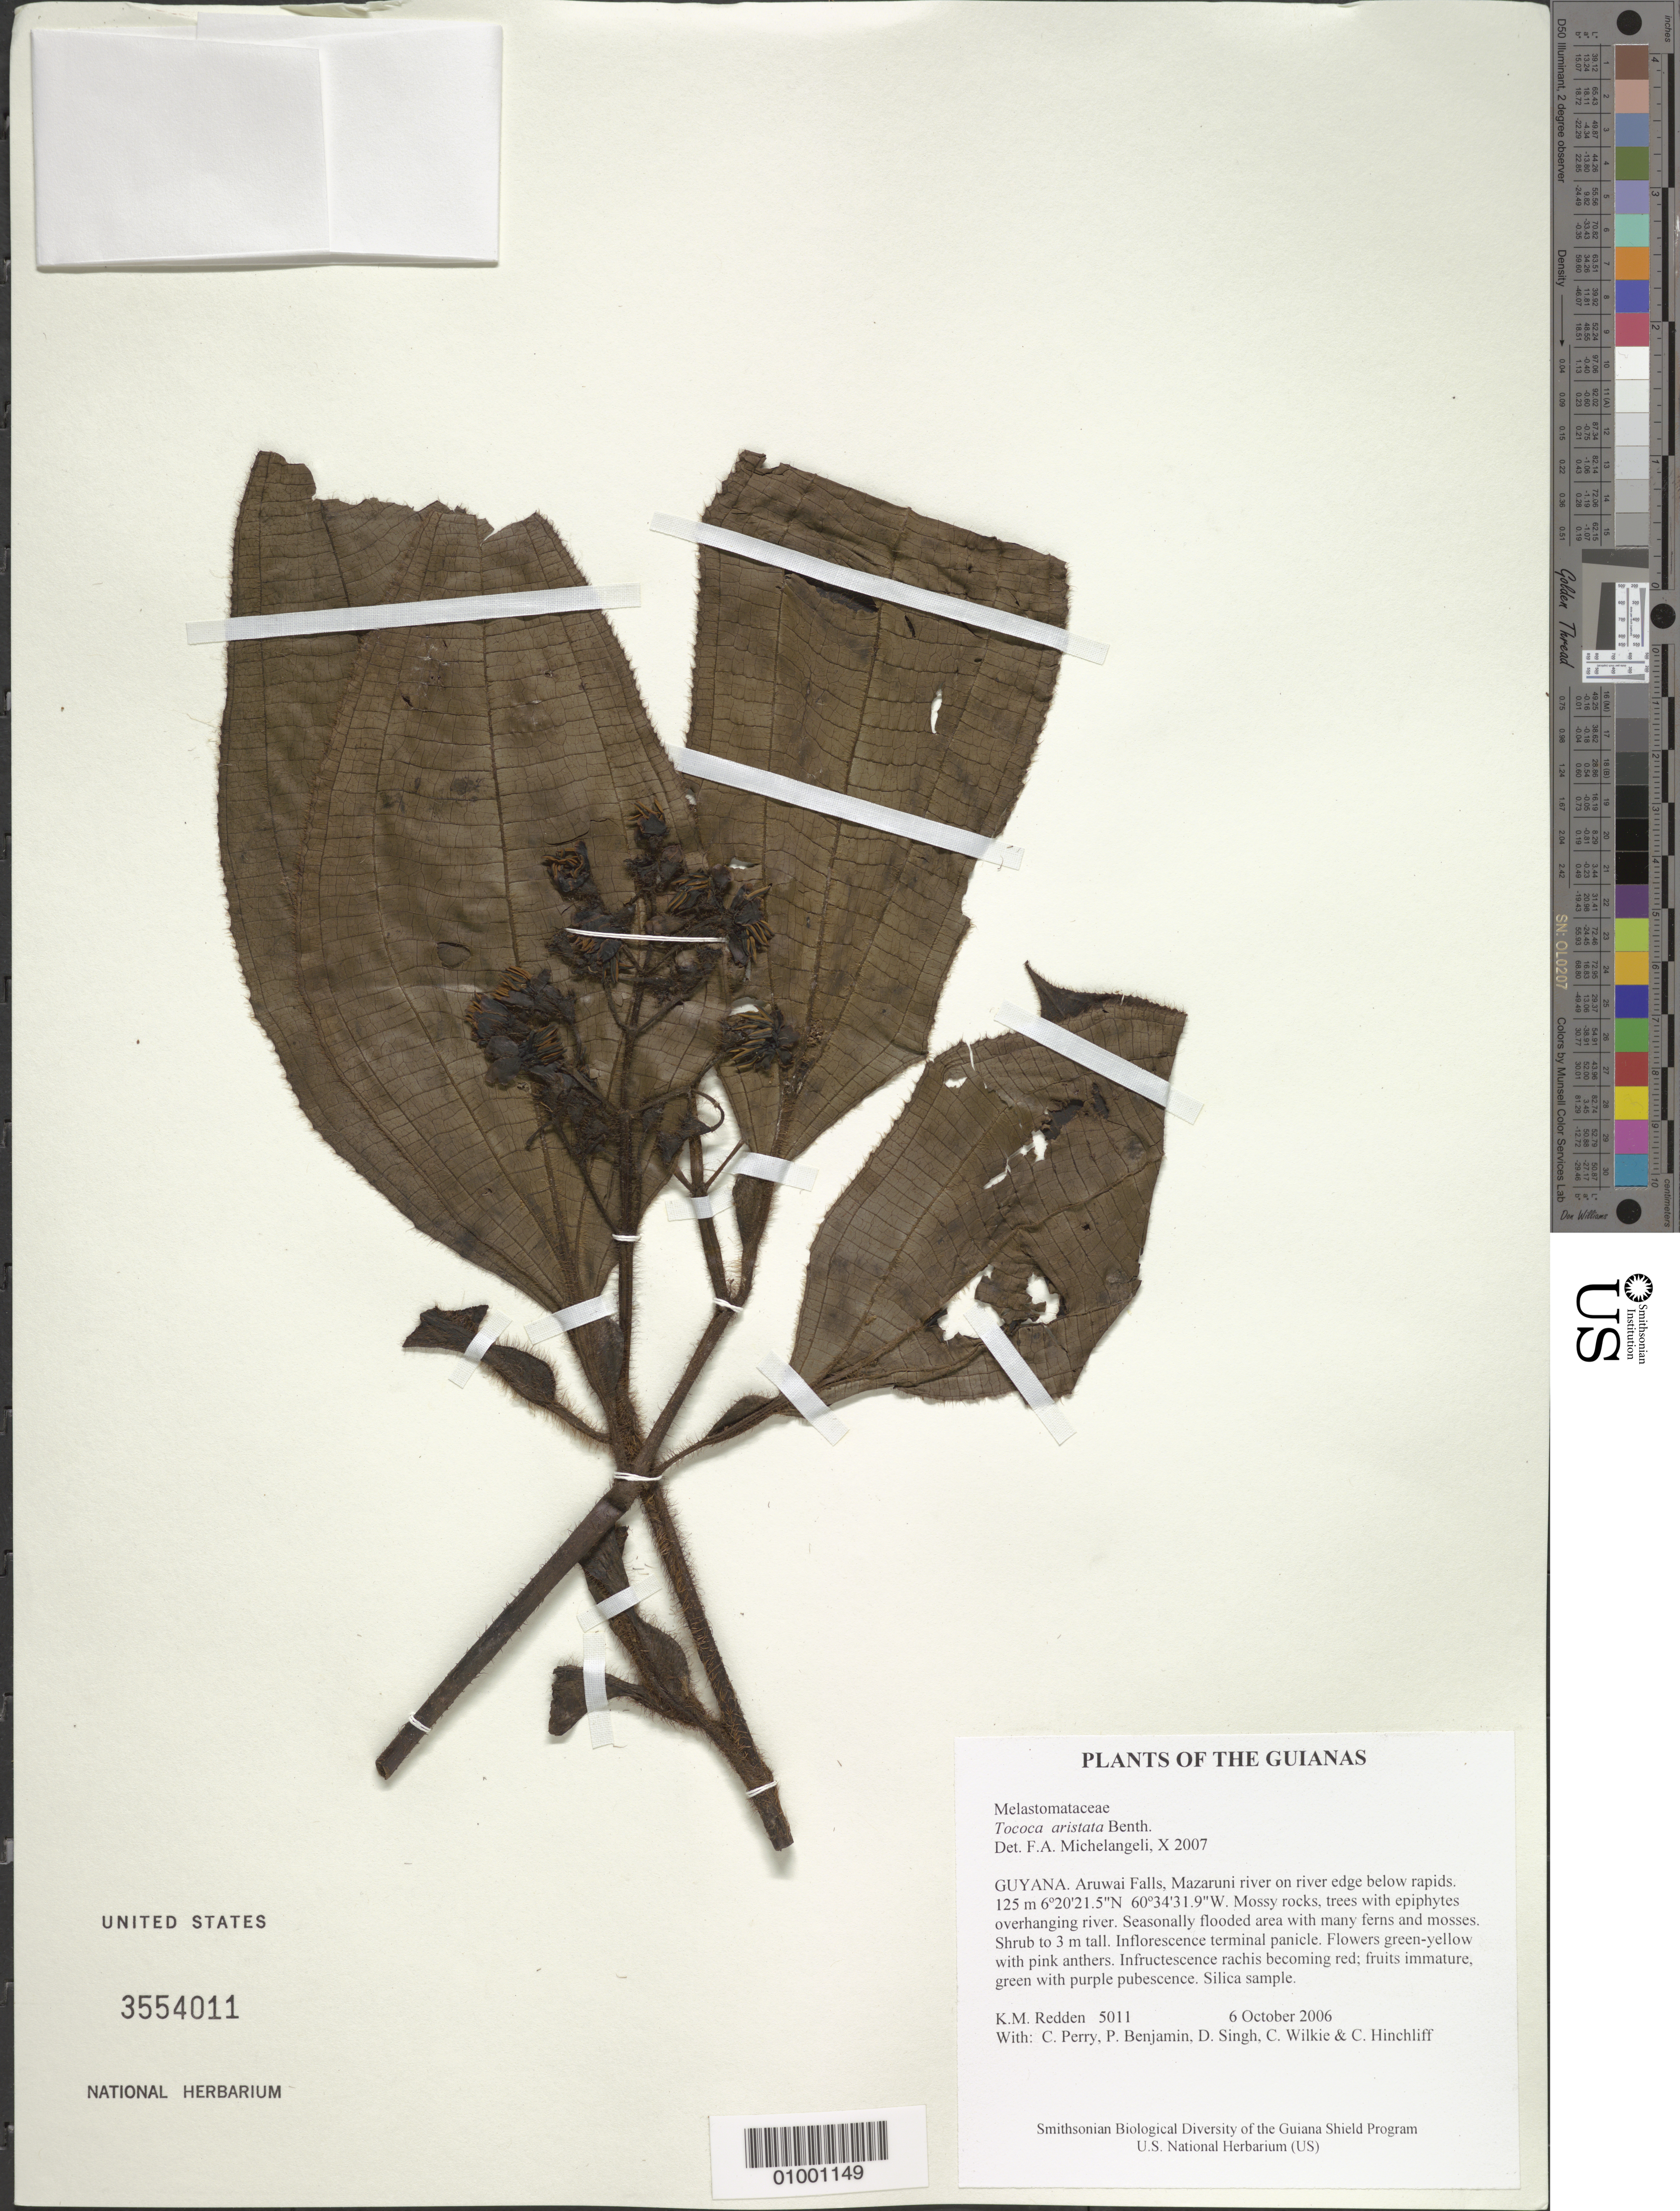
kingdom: Plantae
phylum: Tracheophyta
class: Magnoliopsida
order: Myrtales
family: Melastomataceae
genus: Tococa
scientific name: Tococa aristata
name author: Benth.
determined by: Michelangeli, F. A.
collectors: K. M. Redden, C. Perry, P. Benjamin, D. Singh, C. Wilkie & C. E. Hinchliff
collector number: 5011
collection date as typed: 6 October 2006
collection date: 2006-10-06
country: Guyana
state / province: Cuyuni-Mazaruni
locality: Arawai Falls, Mazaruni river on river edge below rapids.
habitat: Mossy rocks, trees with epiphytes overhanging river. Seasonally flooded area with many ferns and mosses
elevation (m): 125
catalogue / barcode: US 3554011